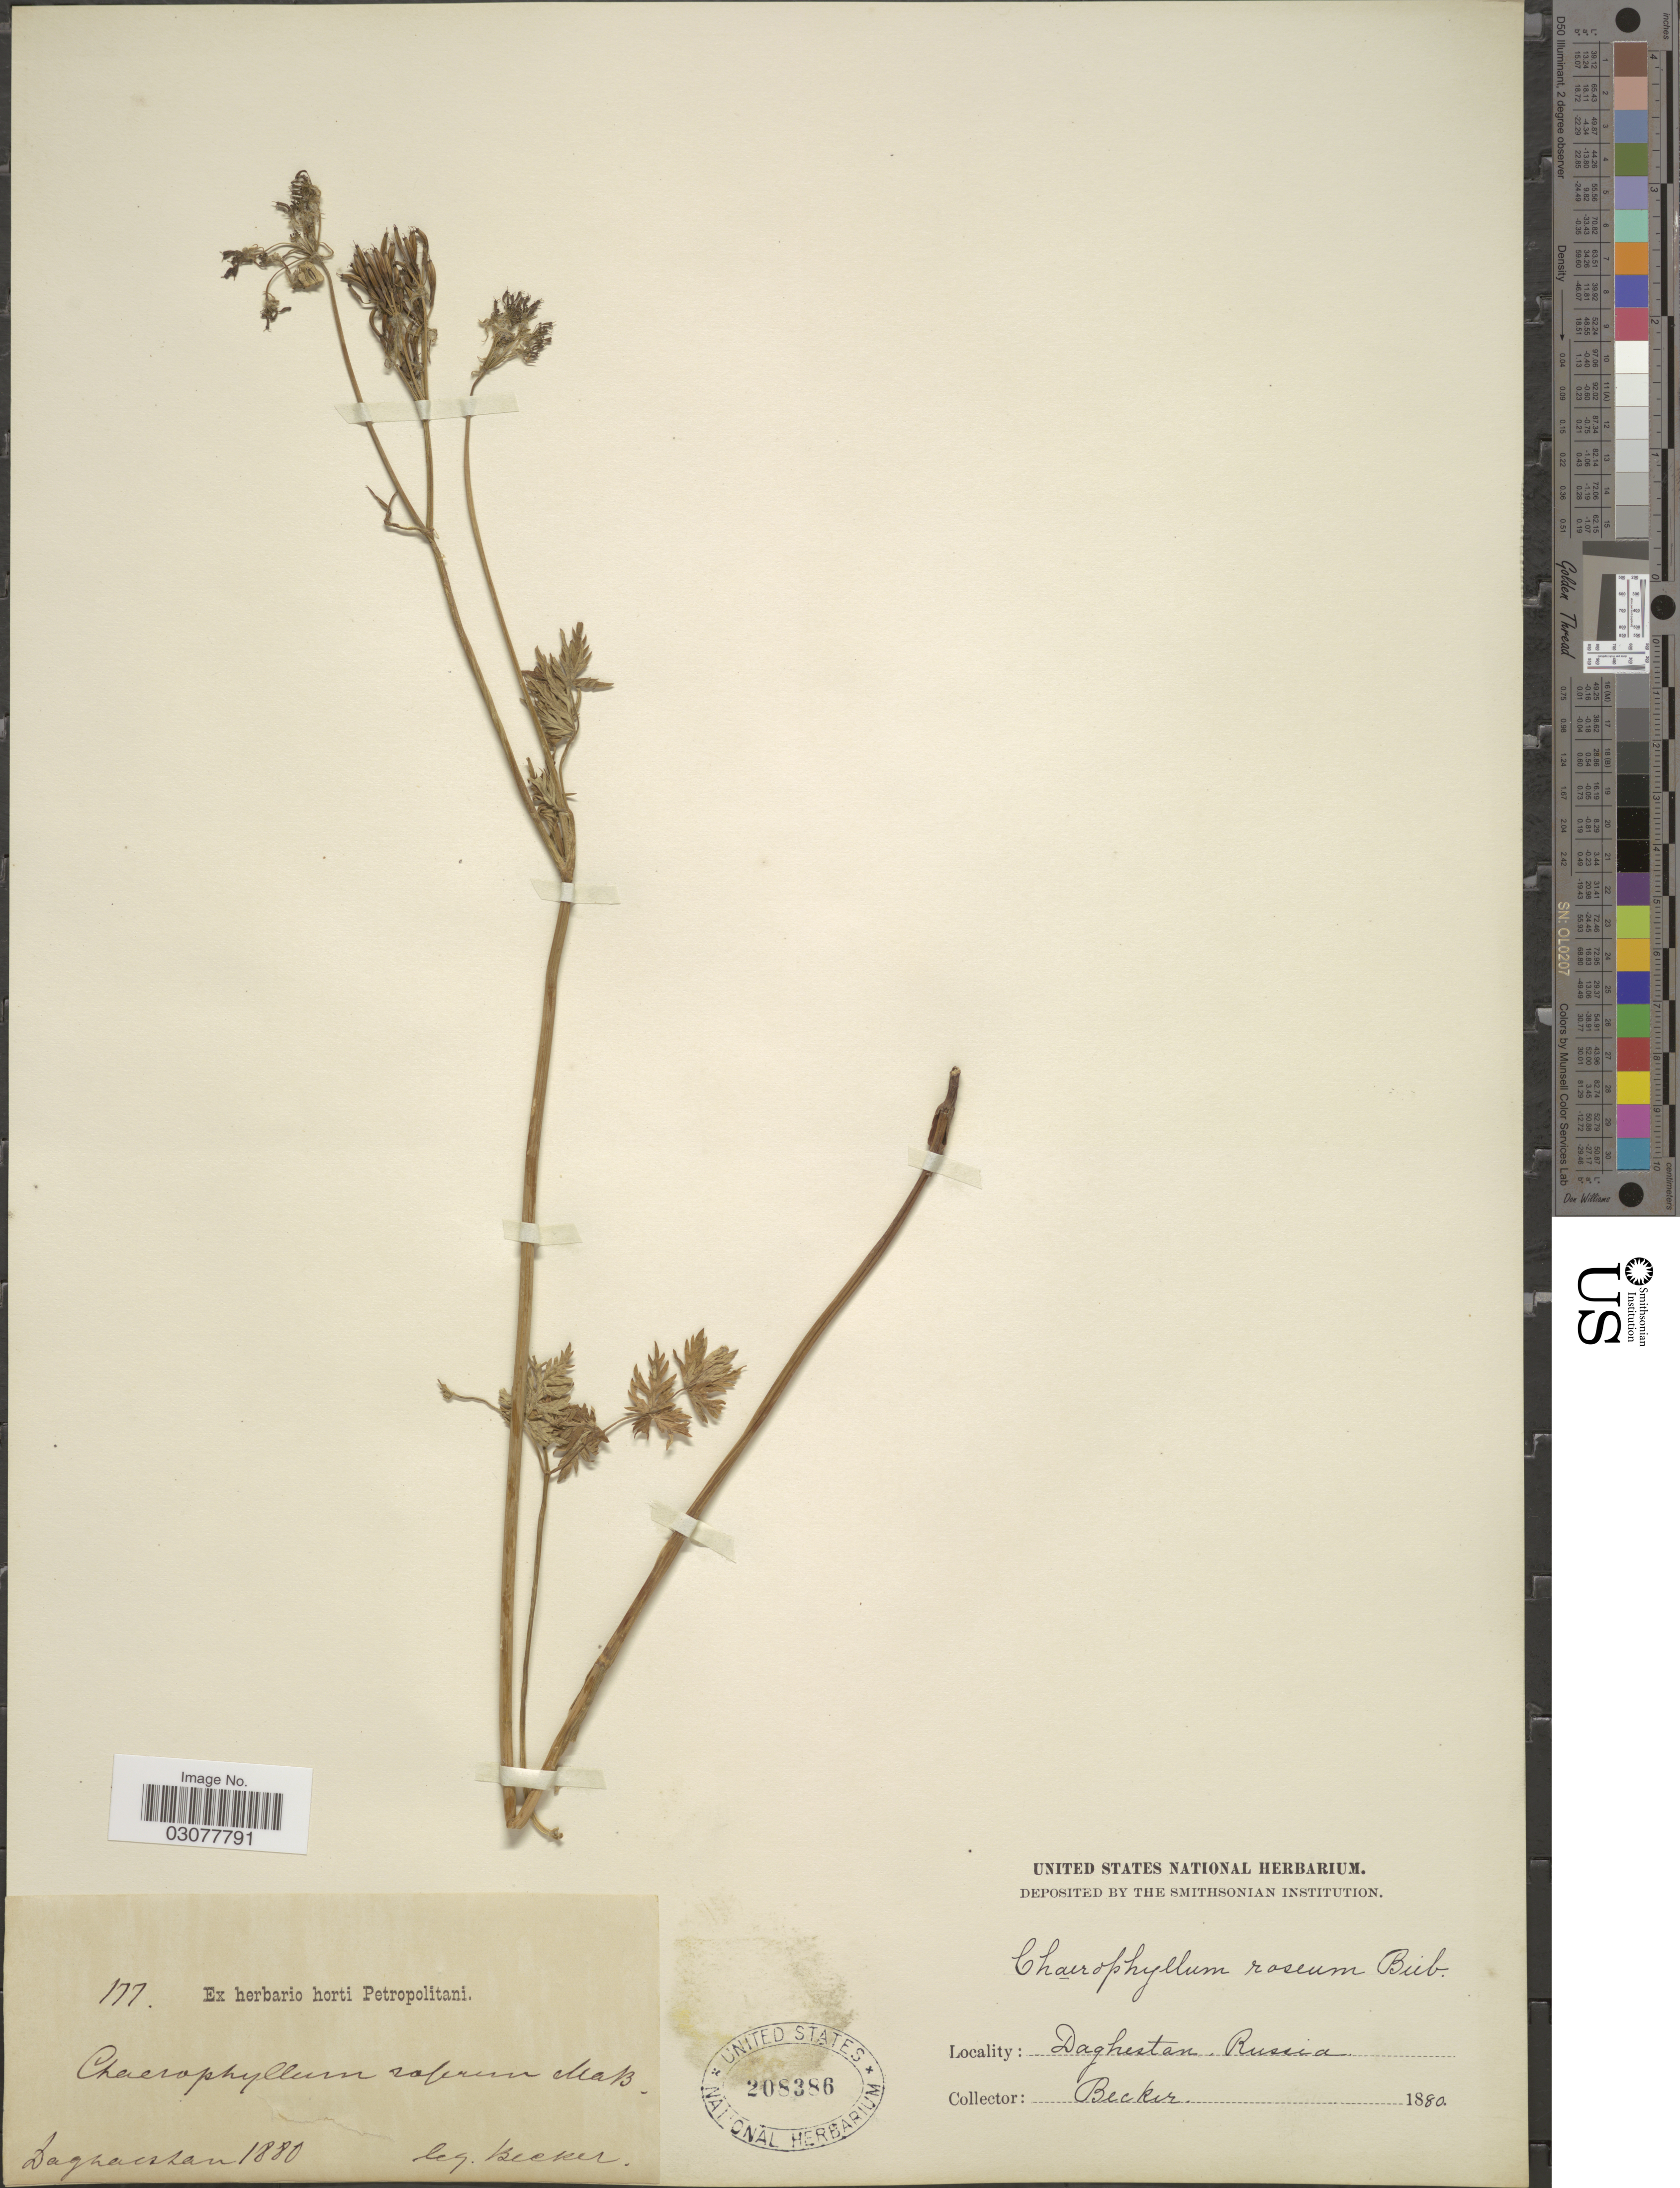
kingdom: Plantae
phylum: Tracheophyta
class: Magnoliopsida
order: Apiales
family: Apiaceae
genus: Chaerophyllum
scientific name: Chaerophyllum roseum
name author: Bieberd.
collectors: -. Becker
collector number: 177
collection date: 1880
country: Russian Federation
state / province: Dagestan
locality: Daghestan. Russia.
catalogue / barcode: US 208386